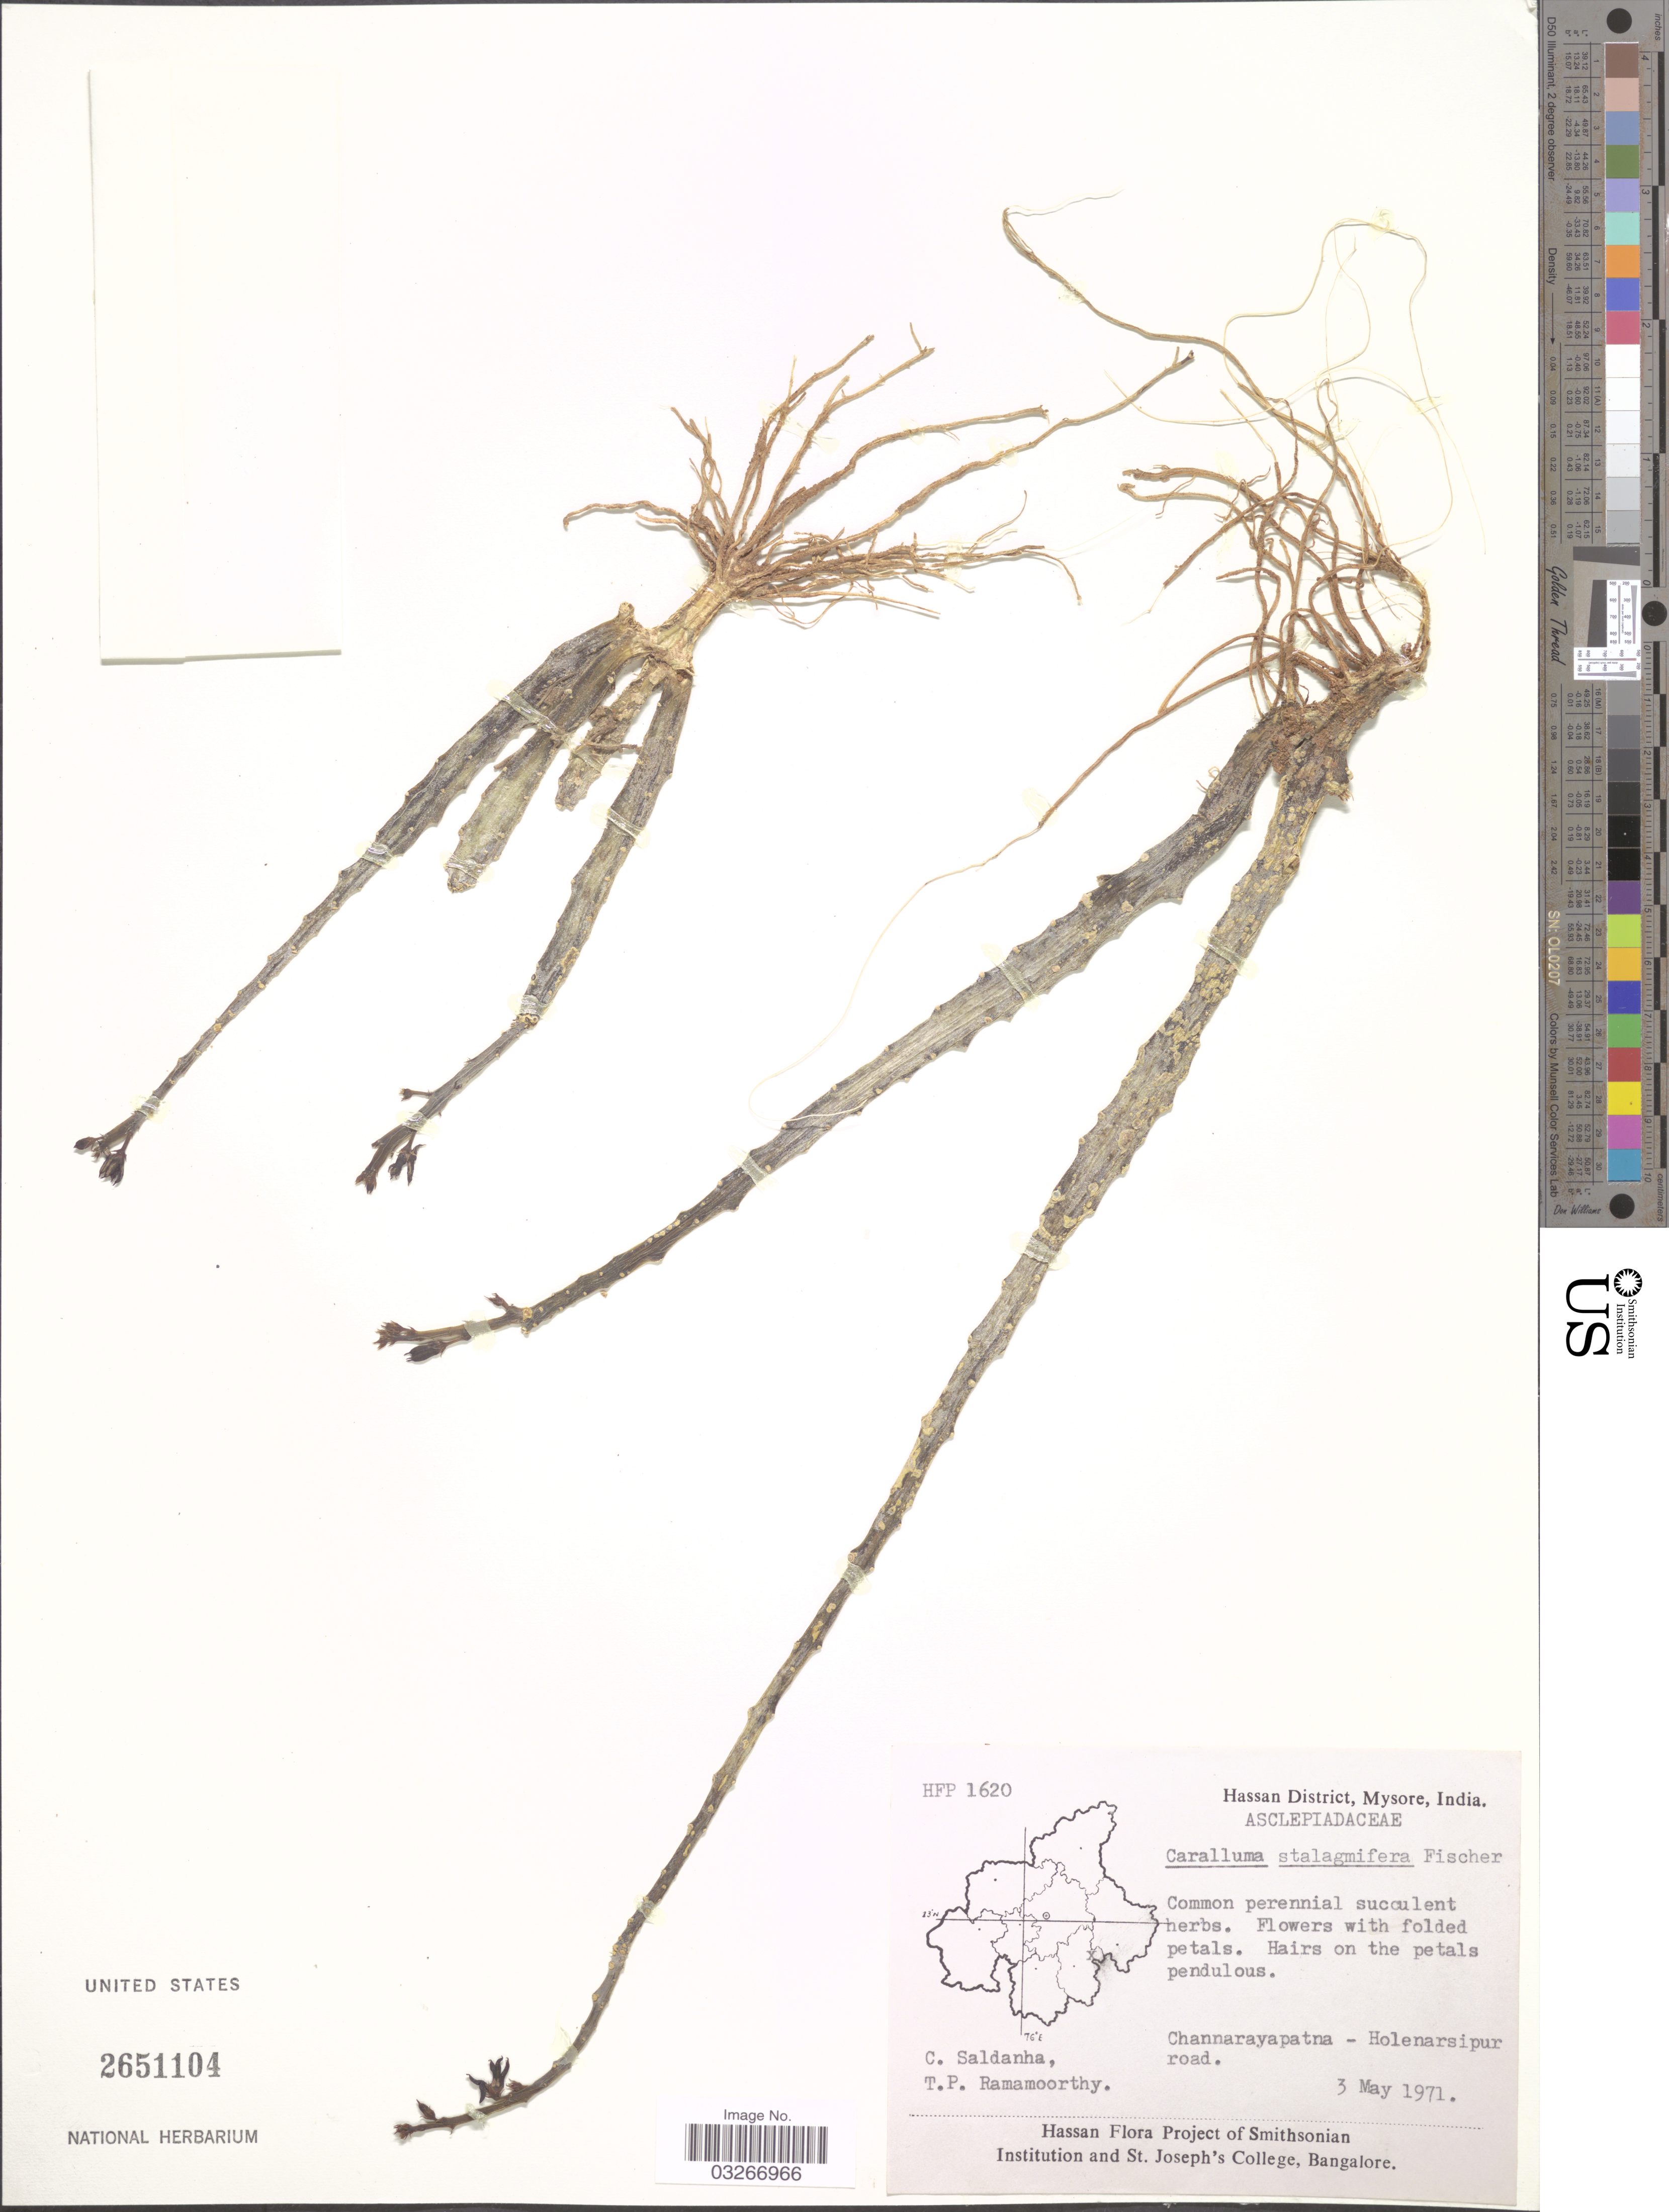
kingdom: Plantae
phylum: Tracheophyta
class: Magnoliopsida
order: Gentianales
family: Apocynaceae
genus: Caralluma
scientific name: Caralluma stalagmifera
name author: C.E.C. Fisch.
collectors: C. Saldanha & T. P. Ramamoorthy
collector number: HFP1620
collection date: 1971-05-03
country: India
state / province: Karnataka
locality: Hassan District, Mysore. Channarayapatna - Holenarsipur road.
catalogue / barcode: US 2651104